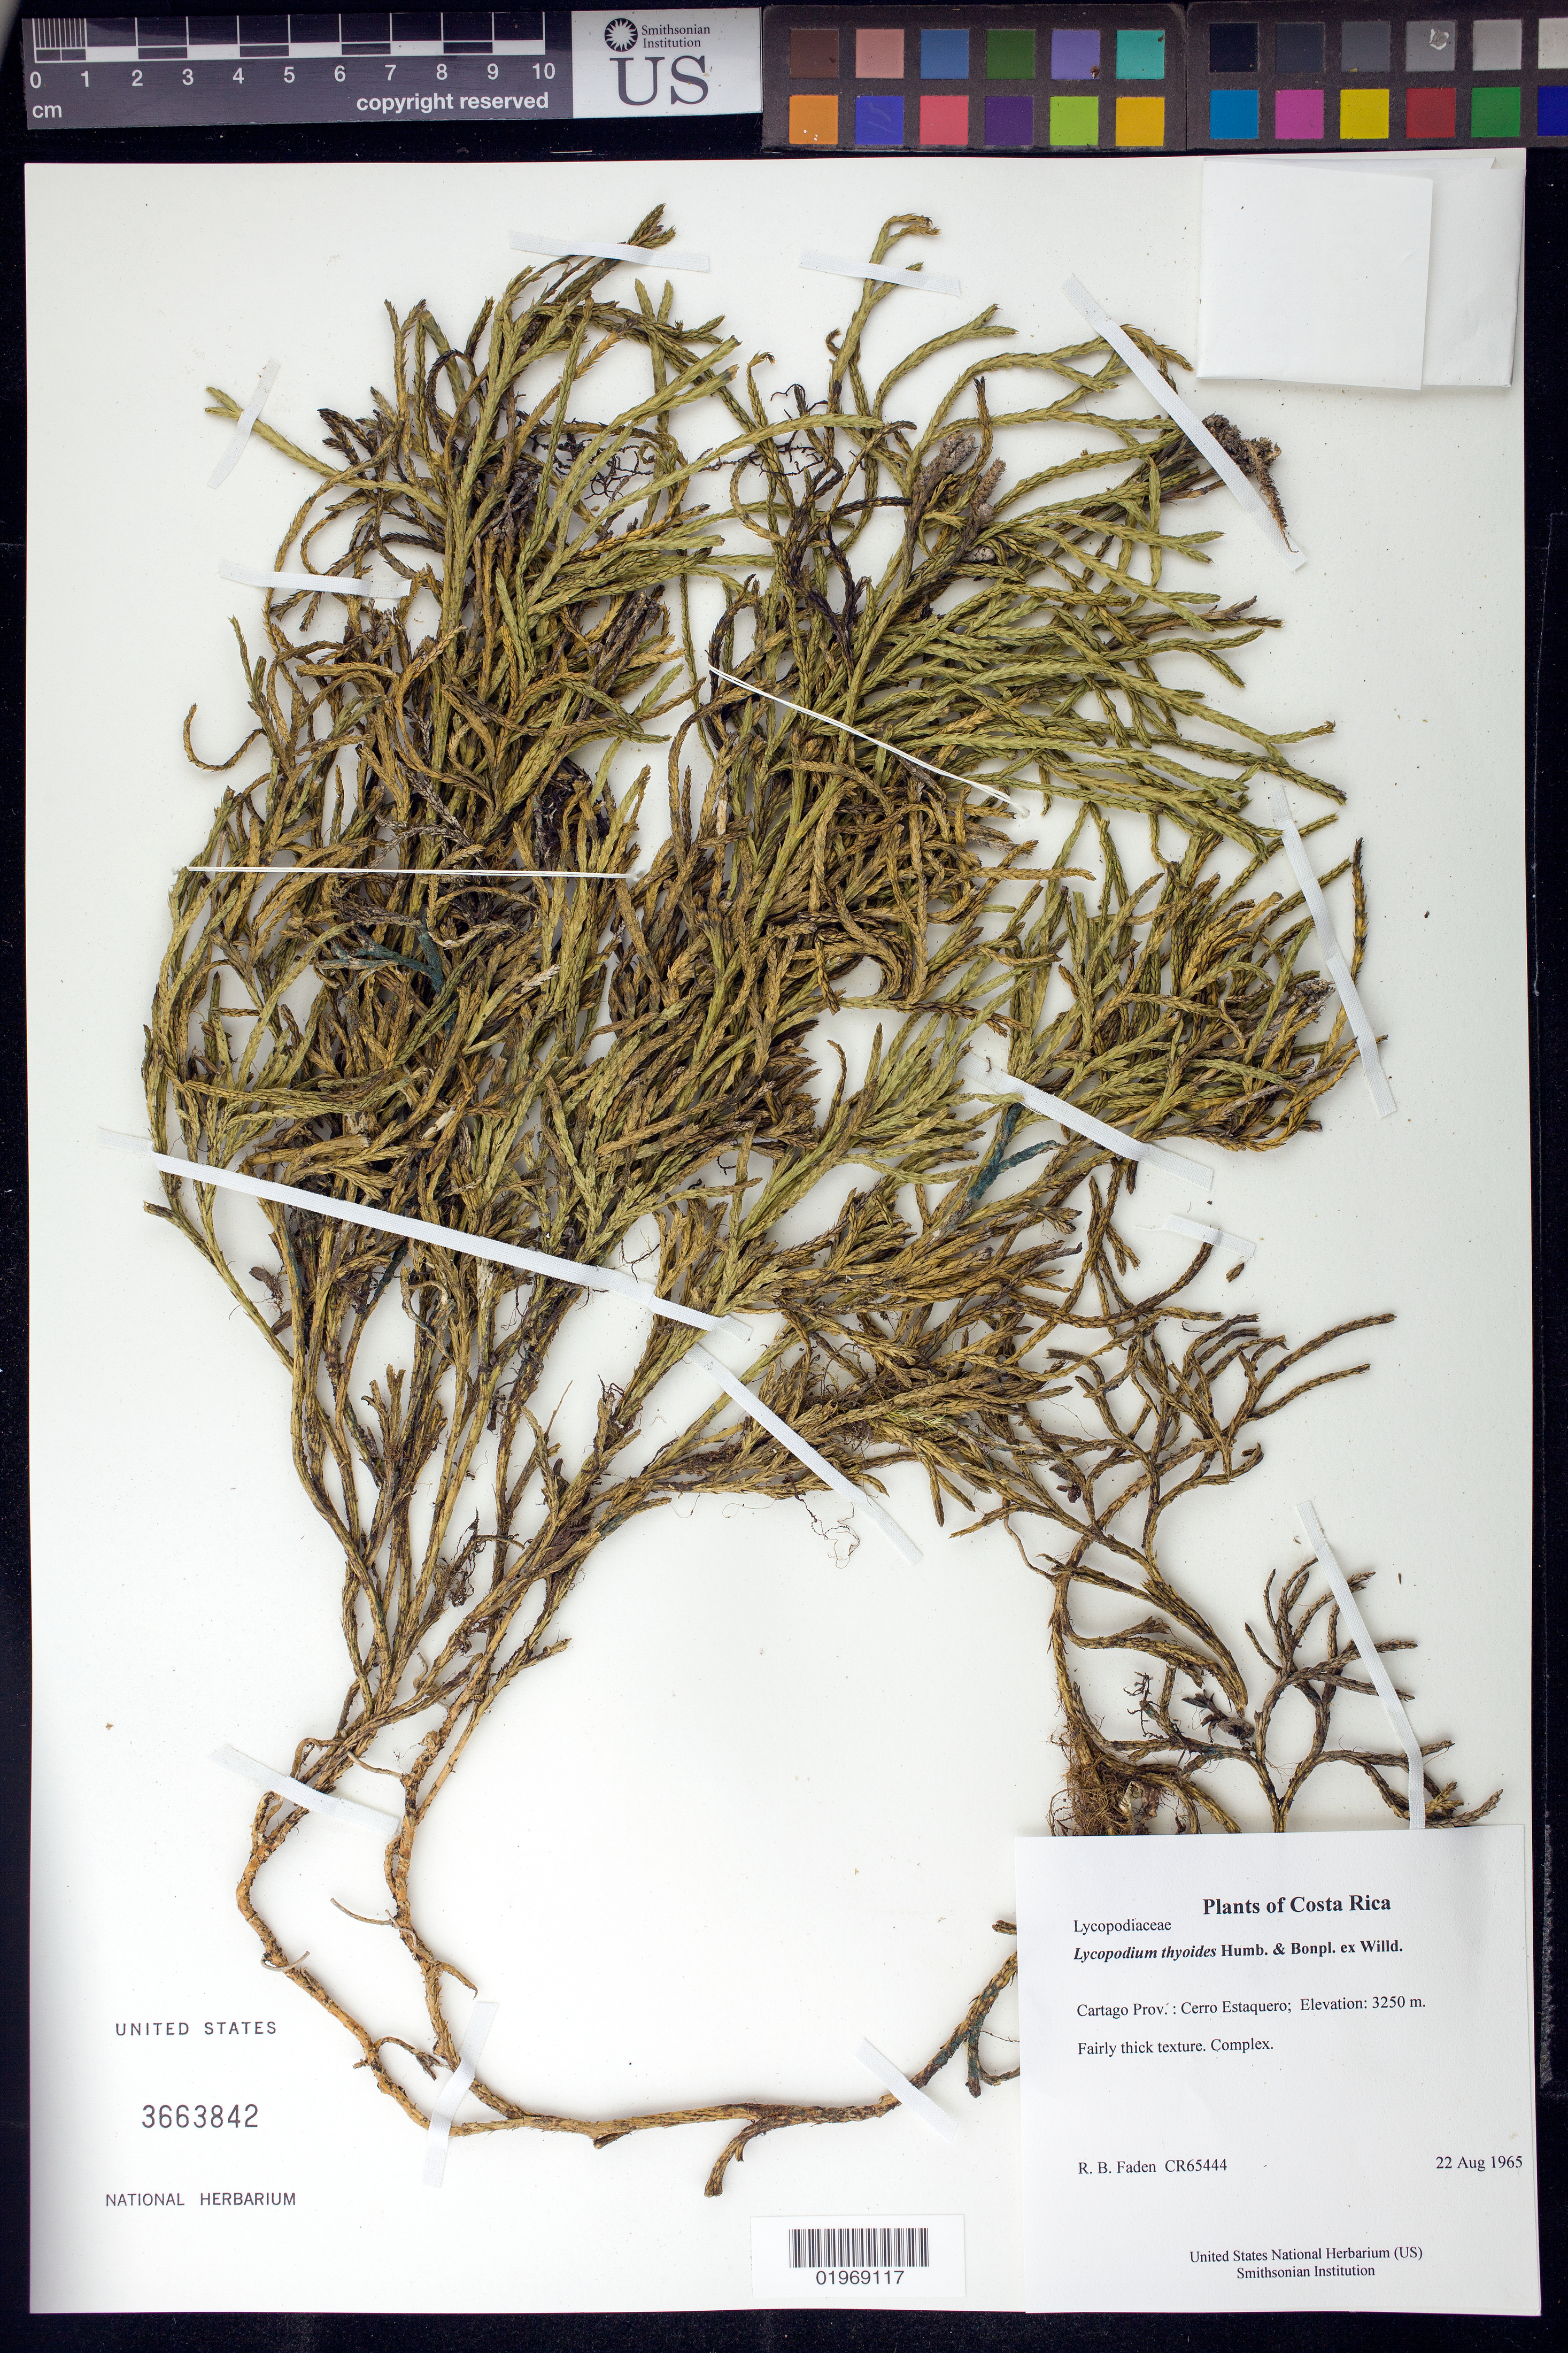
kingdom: Plantae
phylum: Tracheophyta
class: Lycopodiopsida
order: Lycopodiales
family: Lycopodiaceae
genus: Diphasiastrum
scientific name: Diphasiastrum thyoides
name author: (Humb. & Bonpl. ex Willd.) Holub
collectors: R. B. Faden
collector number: CR65444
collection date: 1965-08-22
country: Costa Rica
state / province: Cartago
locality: Cerro Estaquero.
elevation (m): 3250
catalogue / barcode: US 3663842